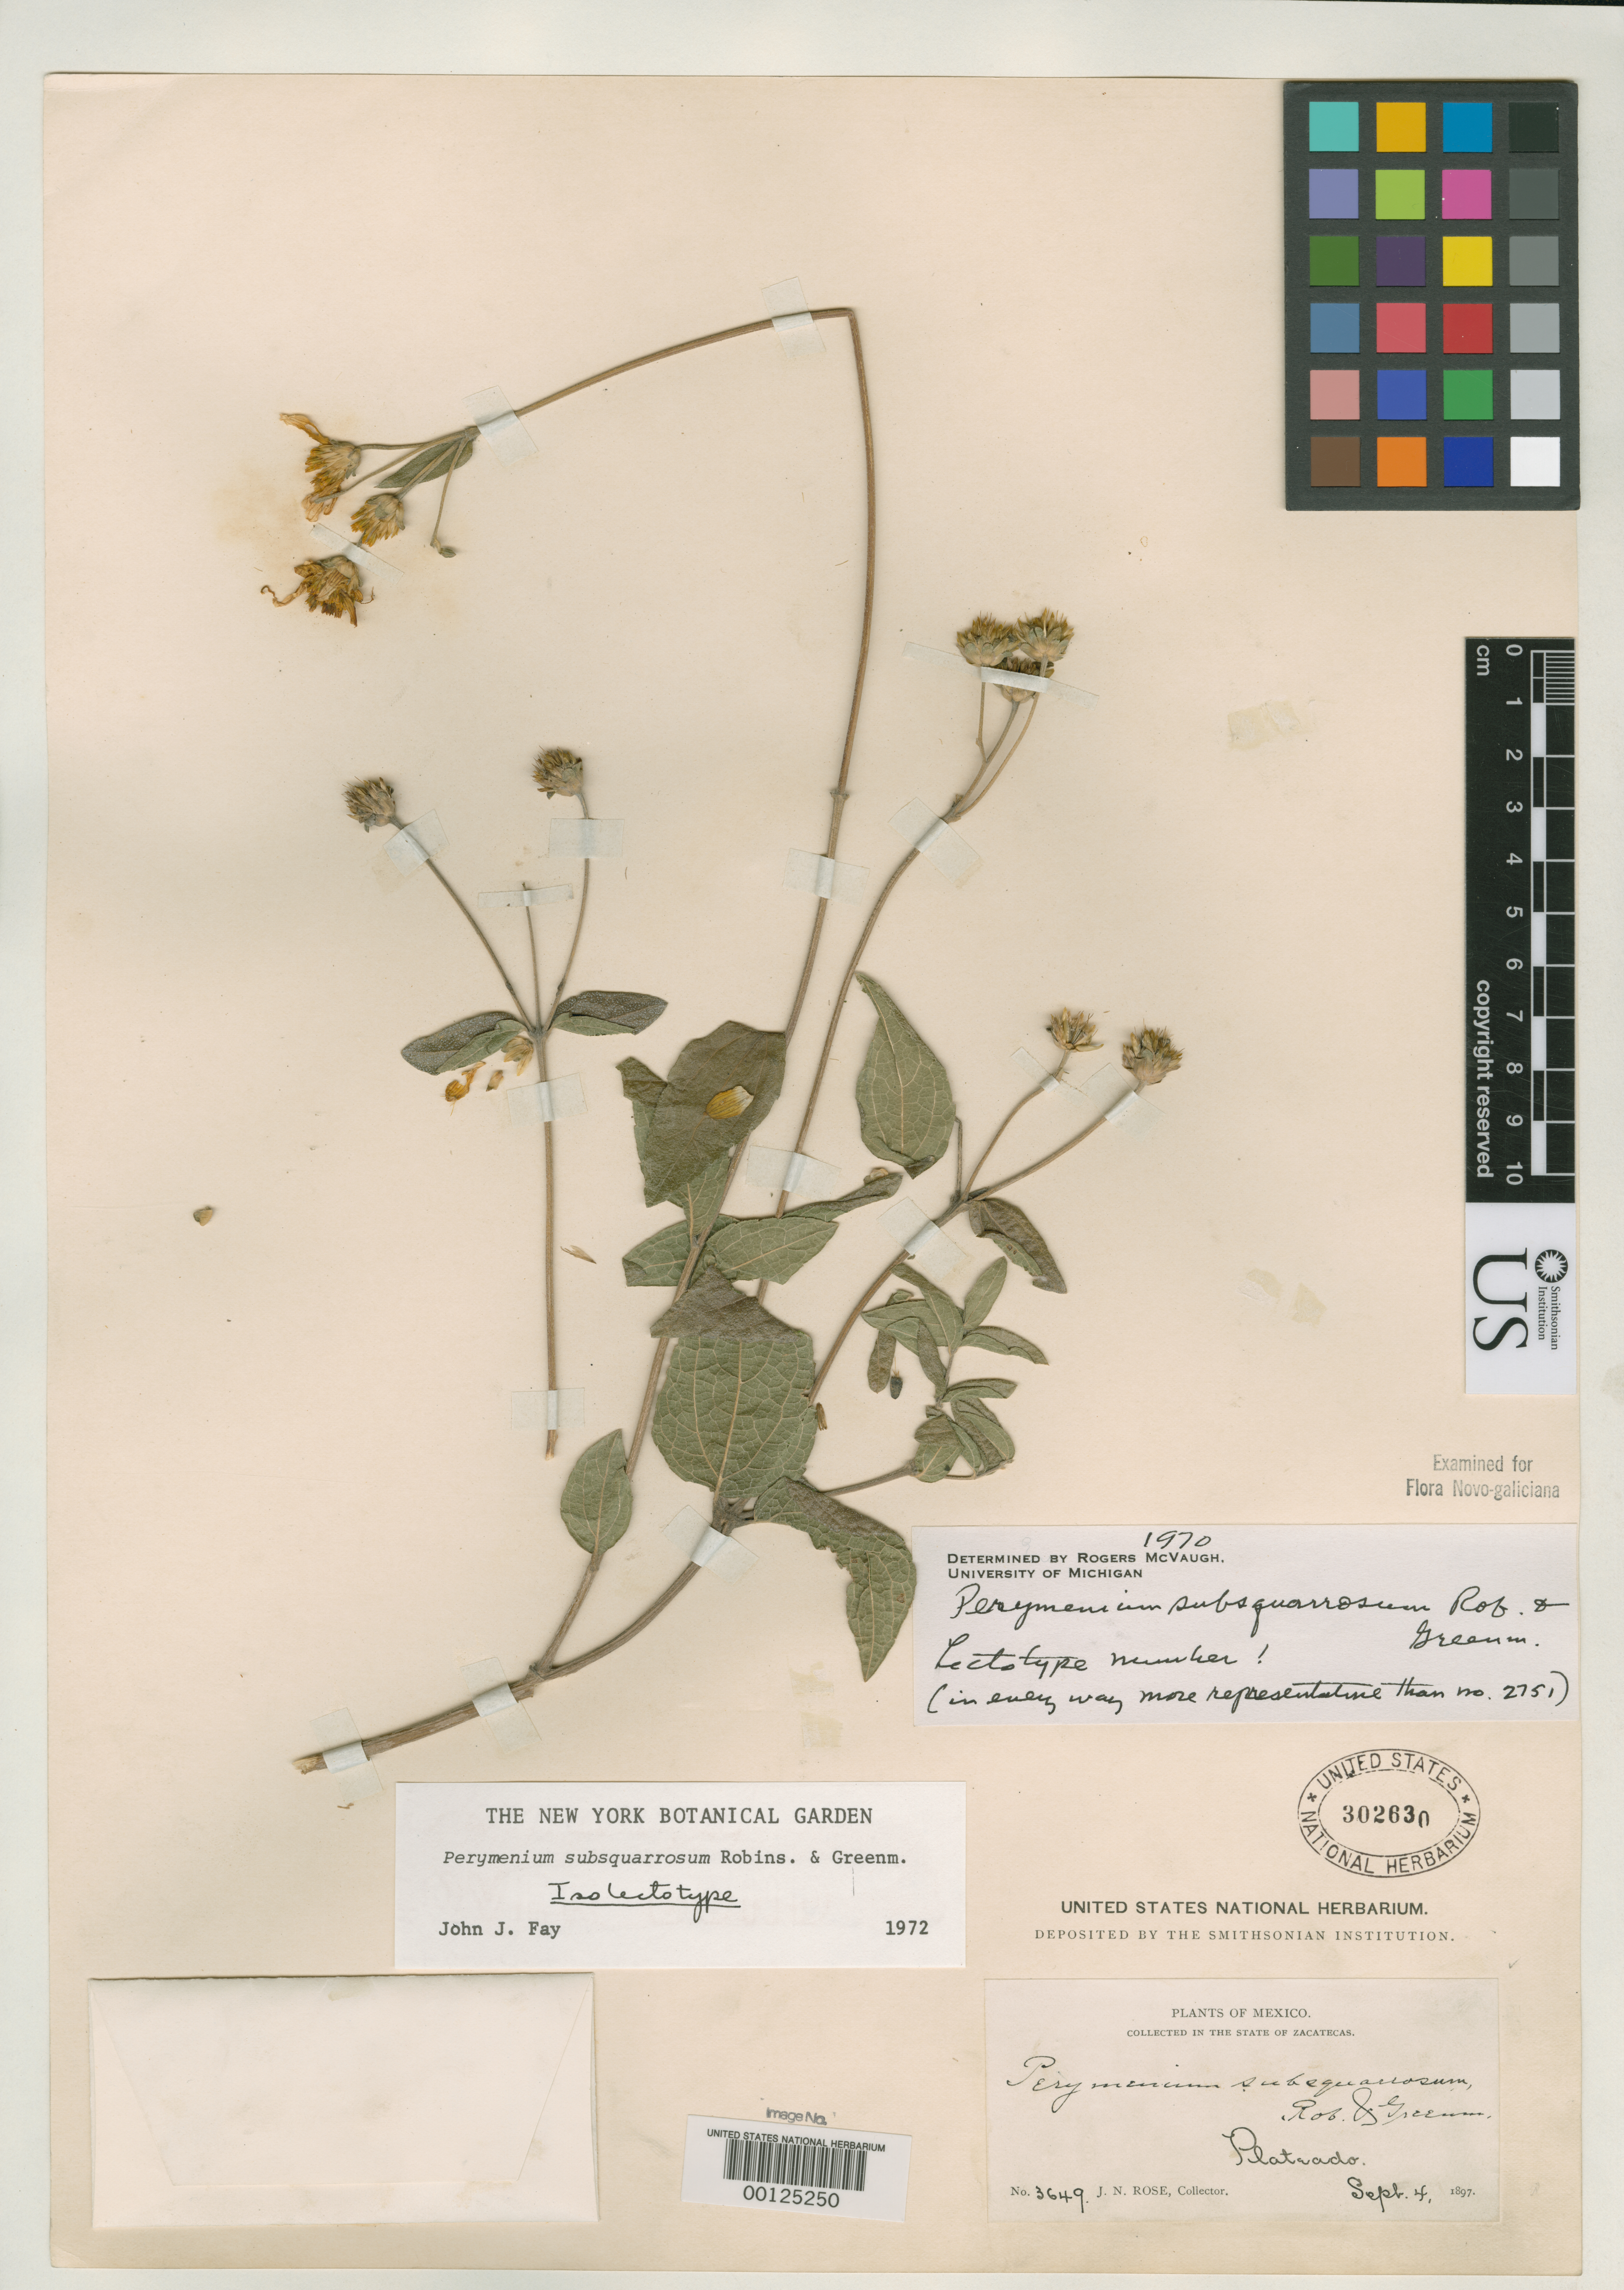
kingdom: Plantae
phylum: Tracheophyta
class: Magnoliopsida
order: Asterales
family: Asteraceae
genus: Perymenium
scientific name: Perymenium subsquarrosum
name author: B.L. Rob. & Greenm.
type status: Isolectotype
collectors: J. N. Rose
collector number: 2751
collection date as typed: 02 Sep 1897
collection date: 1897-09-02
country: Mexico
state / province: Zacatecas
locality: Near Plateado.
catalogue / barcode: US 302630